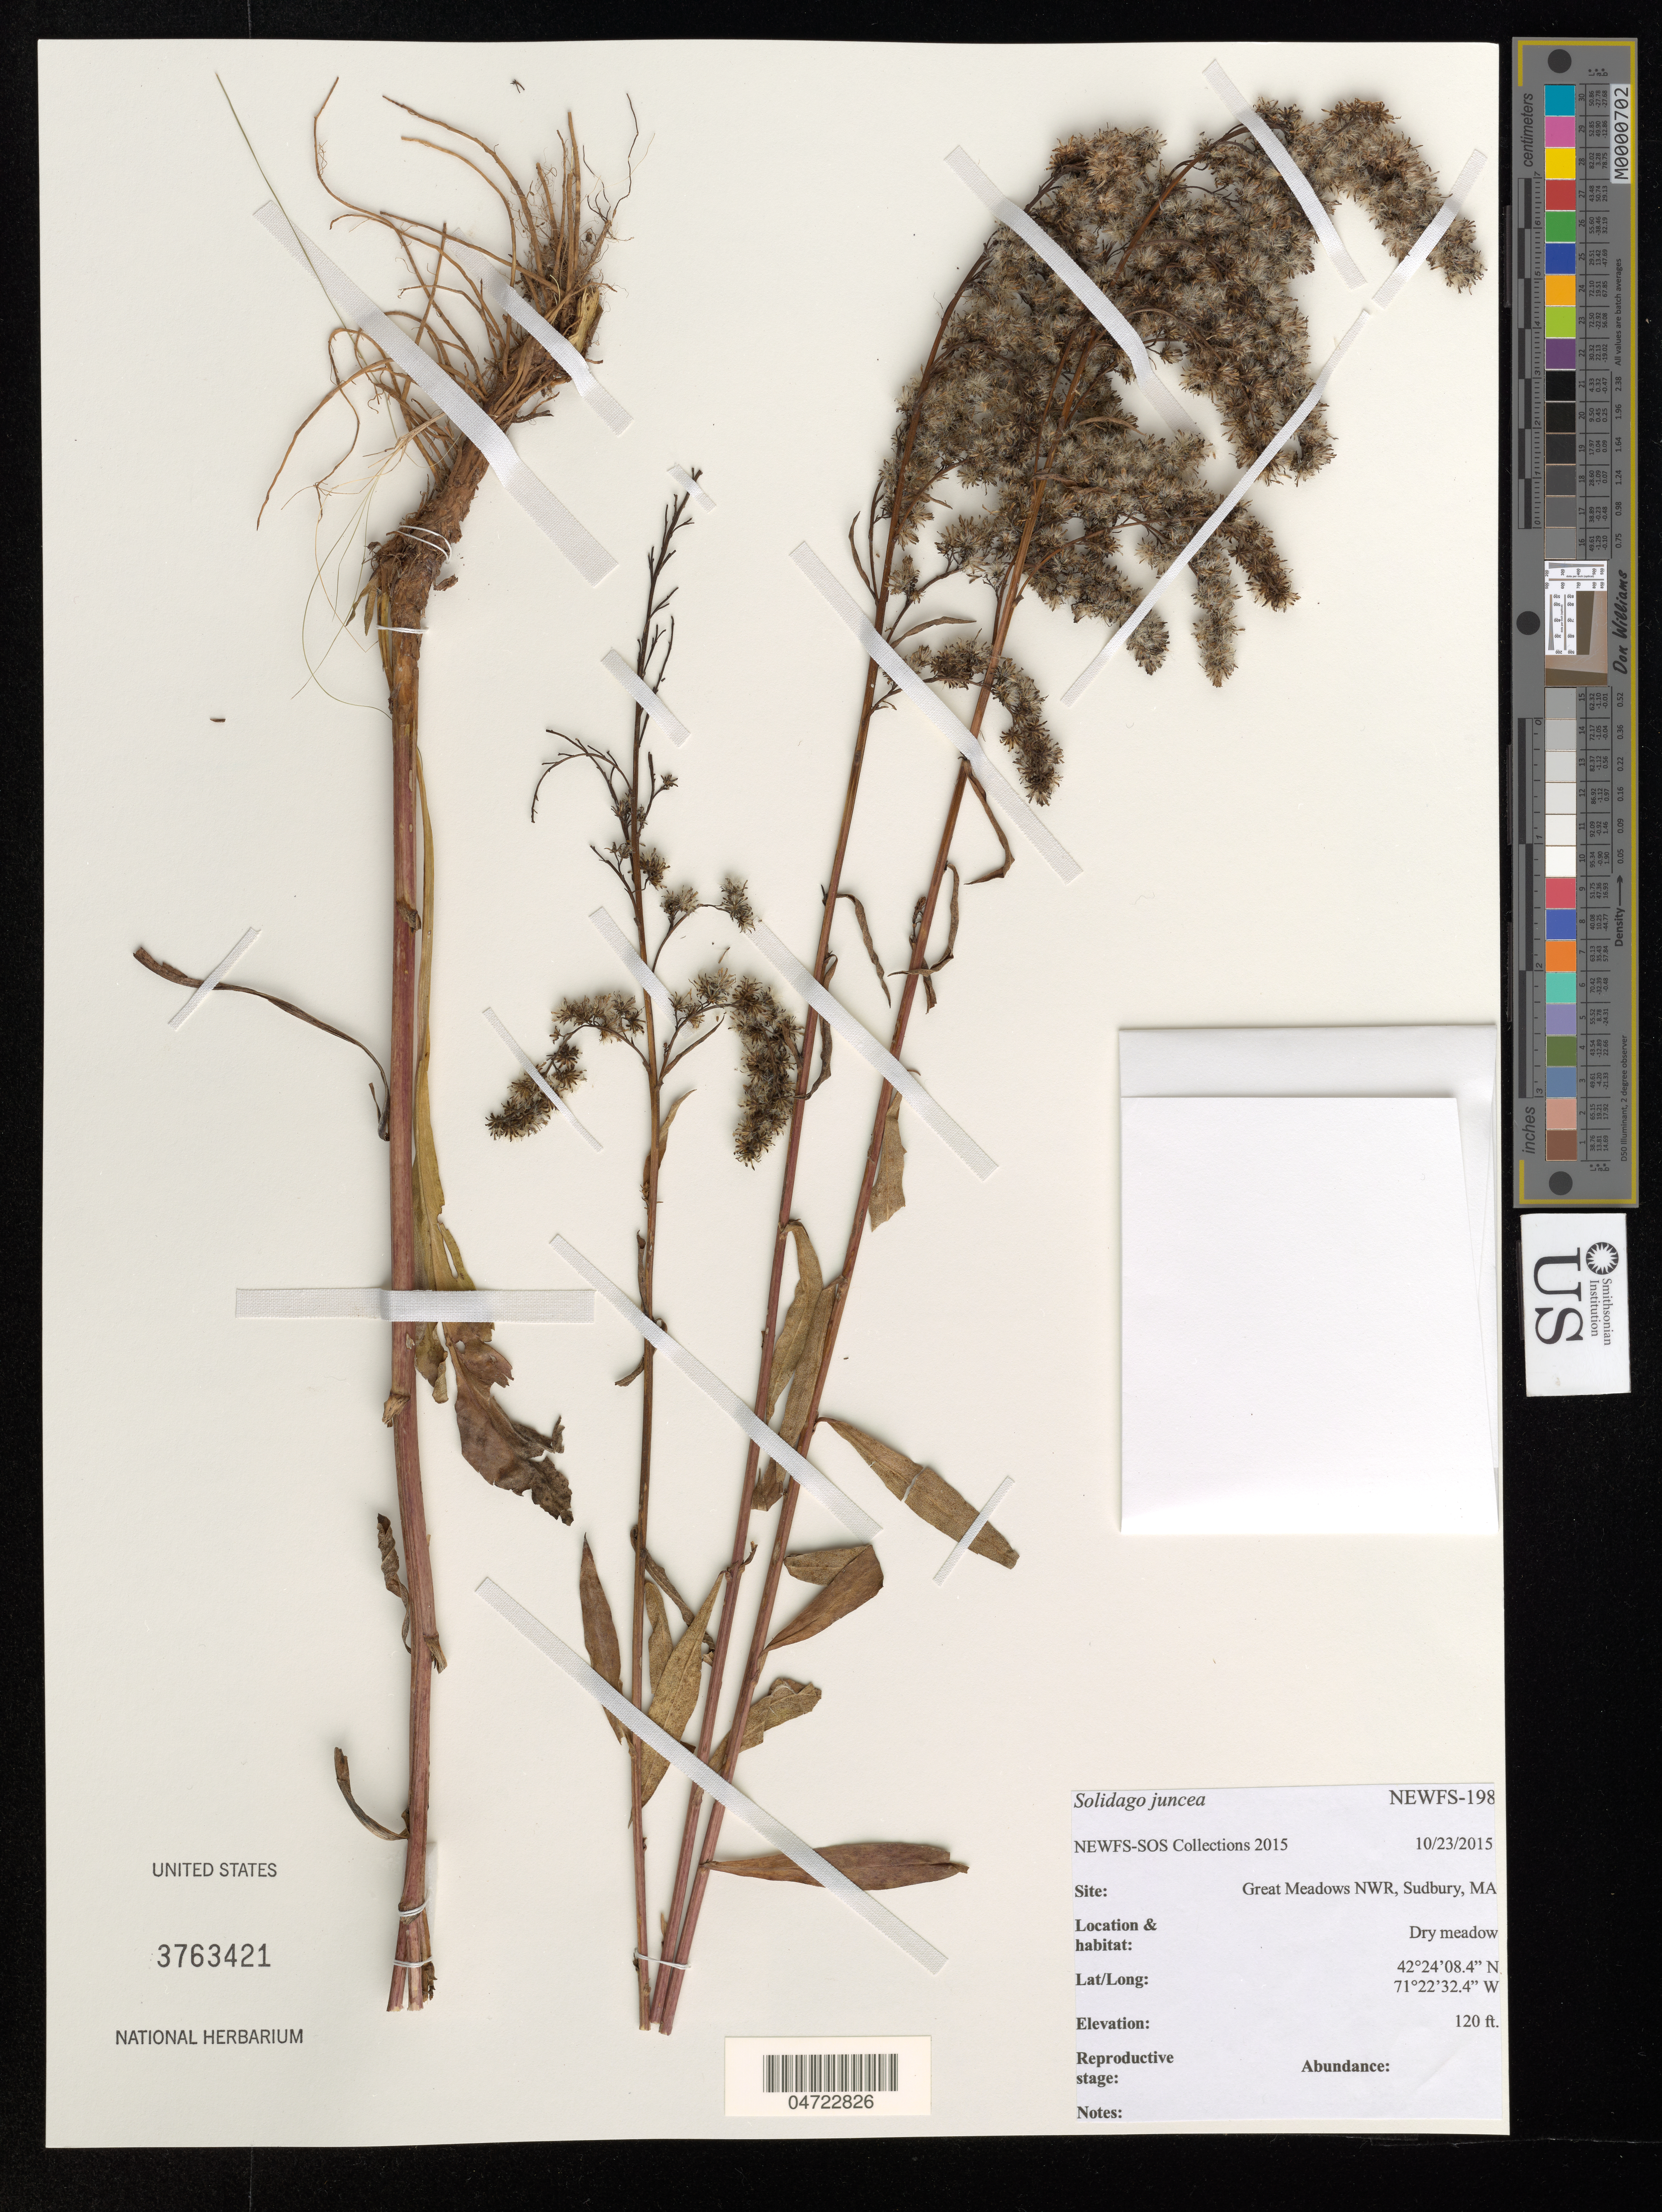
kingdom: Plantae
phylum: Tracheophyta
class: Magnoliopsida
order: Asterales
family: Asteraceae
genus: Solidago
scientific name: Solidago juncea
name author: Aiton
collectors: NEWFS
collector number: NEWFS-198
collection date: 2015-10-23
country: United States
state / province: Massachusetts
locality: Great Meadows NWR, Sudbury.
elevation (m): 37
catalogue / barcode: US 3763421